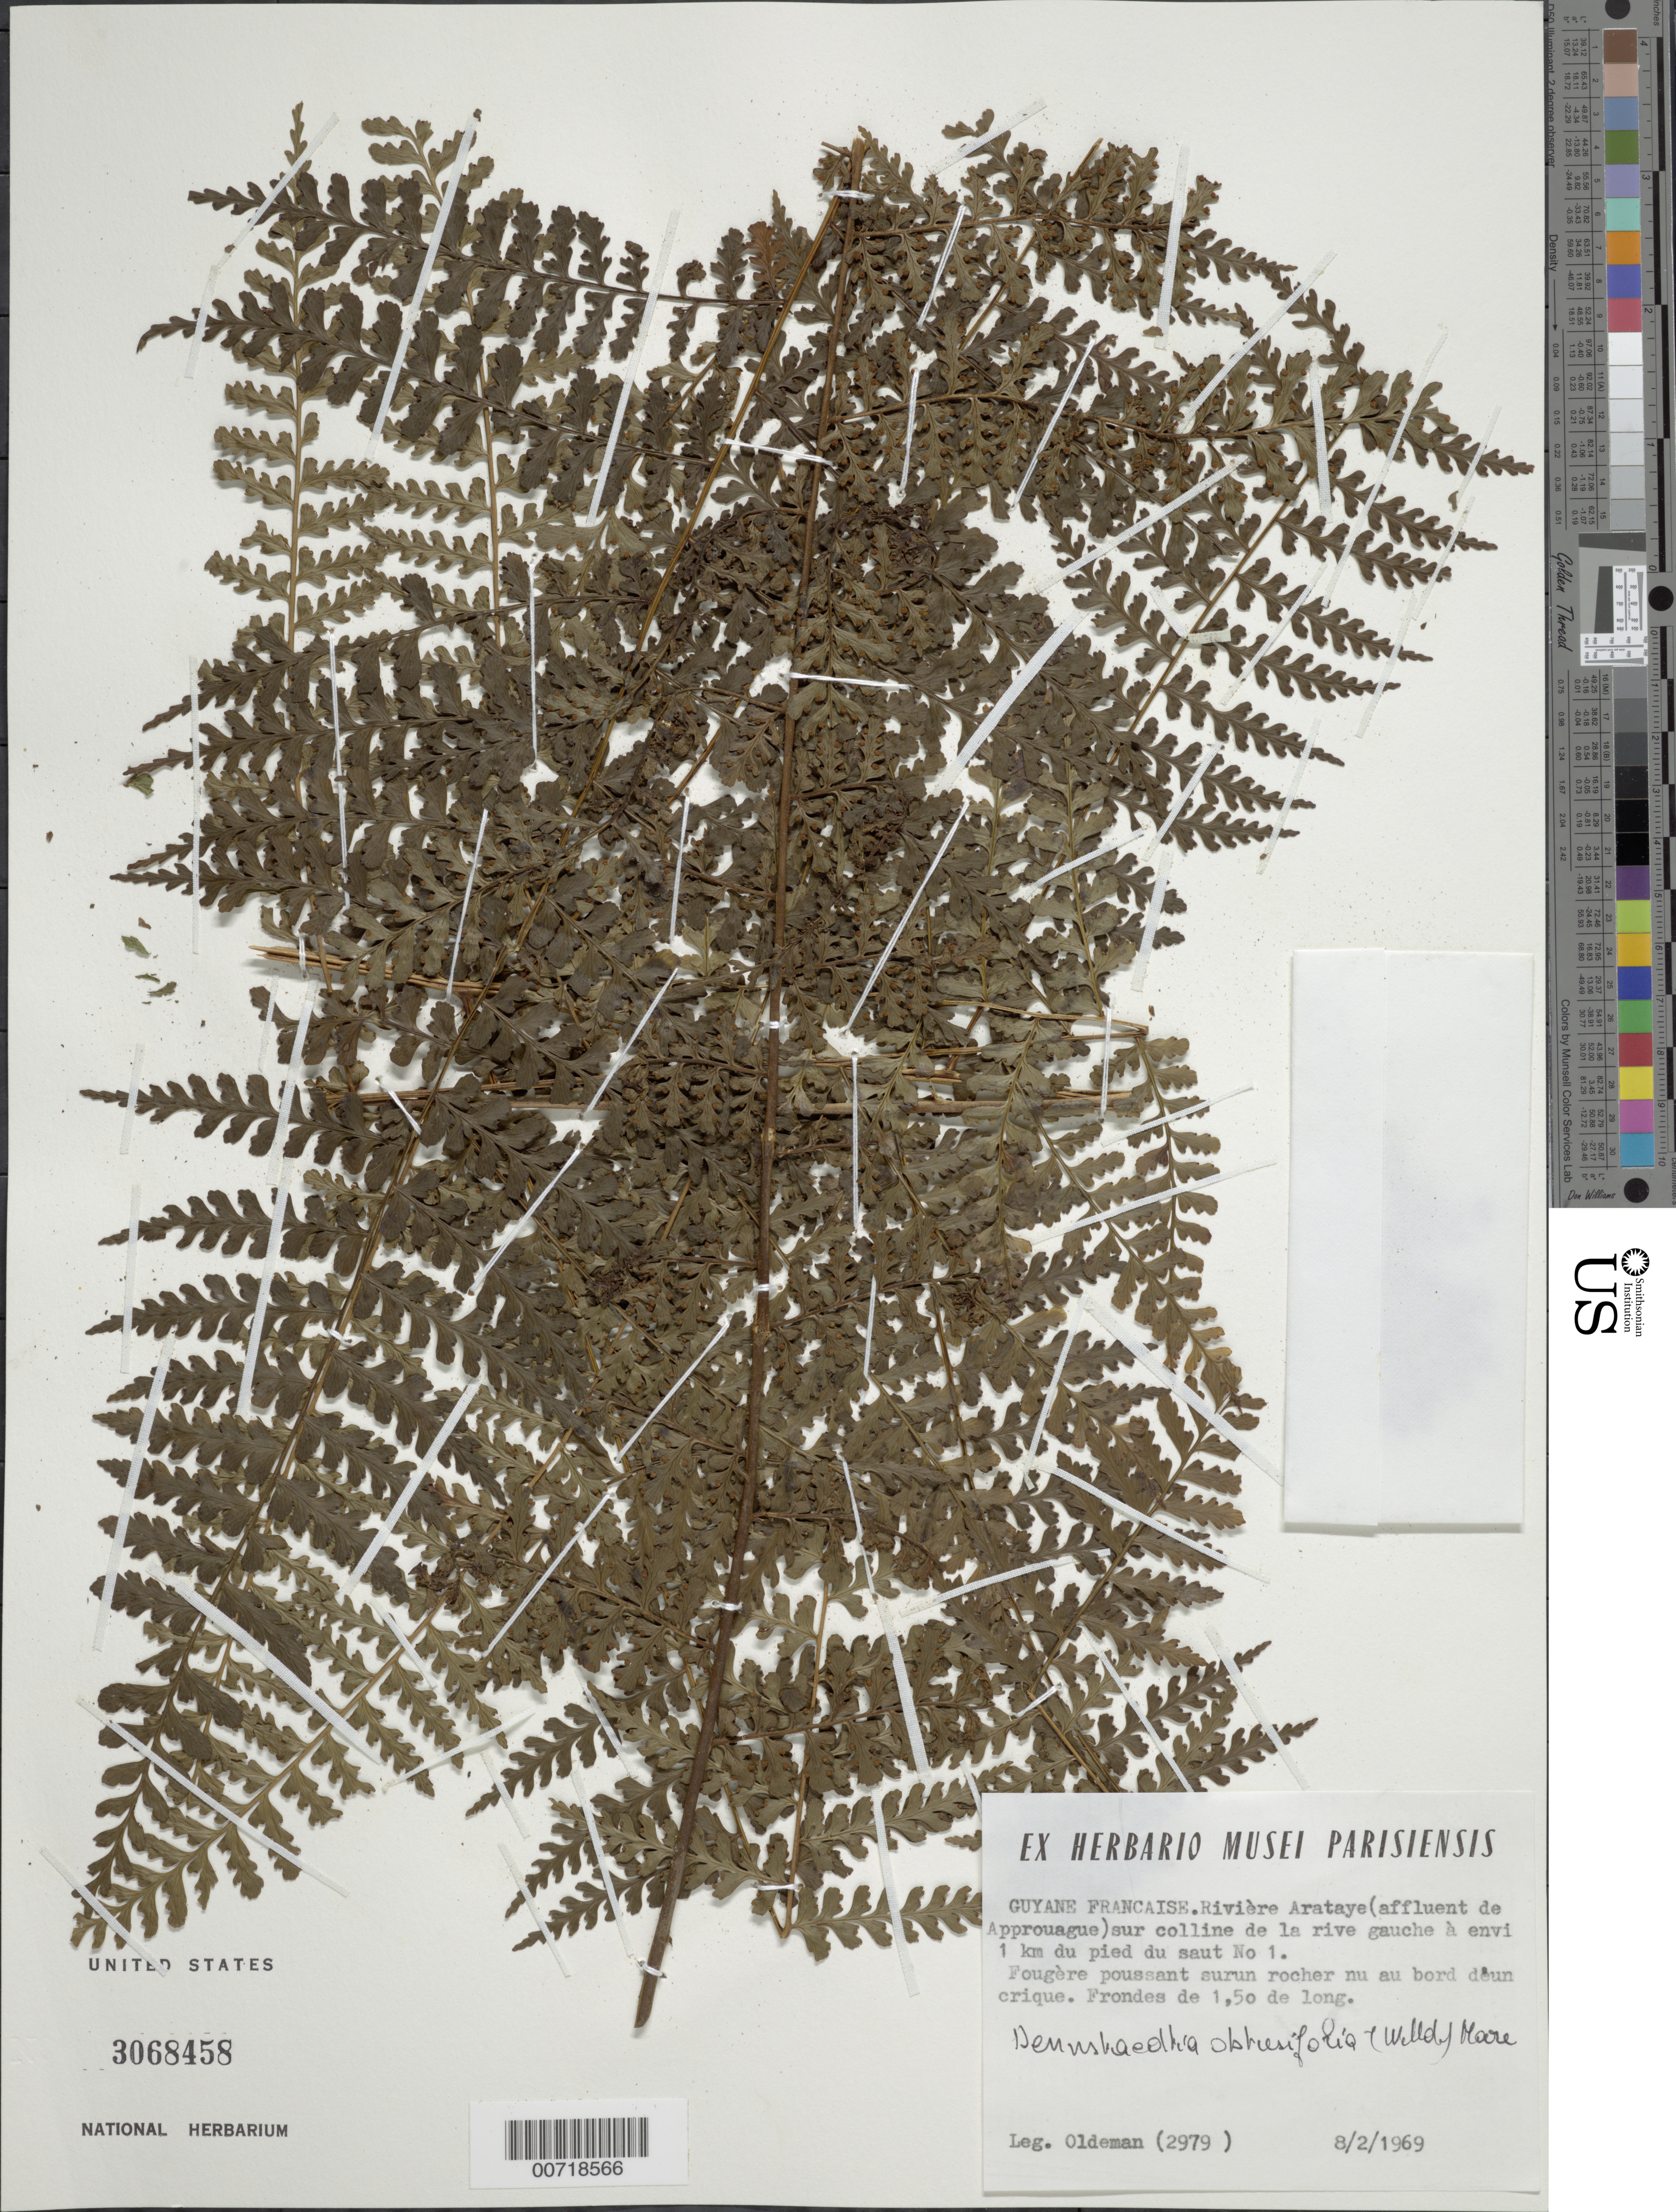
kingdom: Plantae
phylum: Tracheophyta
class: Polypodiopsida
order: Polypodiales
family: Dennstaedtiaceae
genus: Dennstaedtia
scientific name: Dennstaedtia dissecta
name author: (Sw.) T. Moore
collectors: R. Oldeman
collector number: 2979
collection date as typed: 8-Feb-69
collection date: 1969-02-08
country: French Guiana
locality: Rivière Arataye (affluent de l'Approuague)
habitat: Sur colline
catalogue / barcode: US 3068458